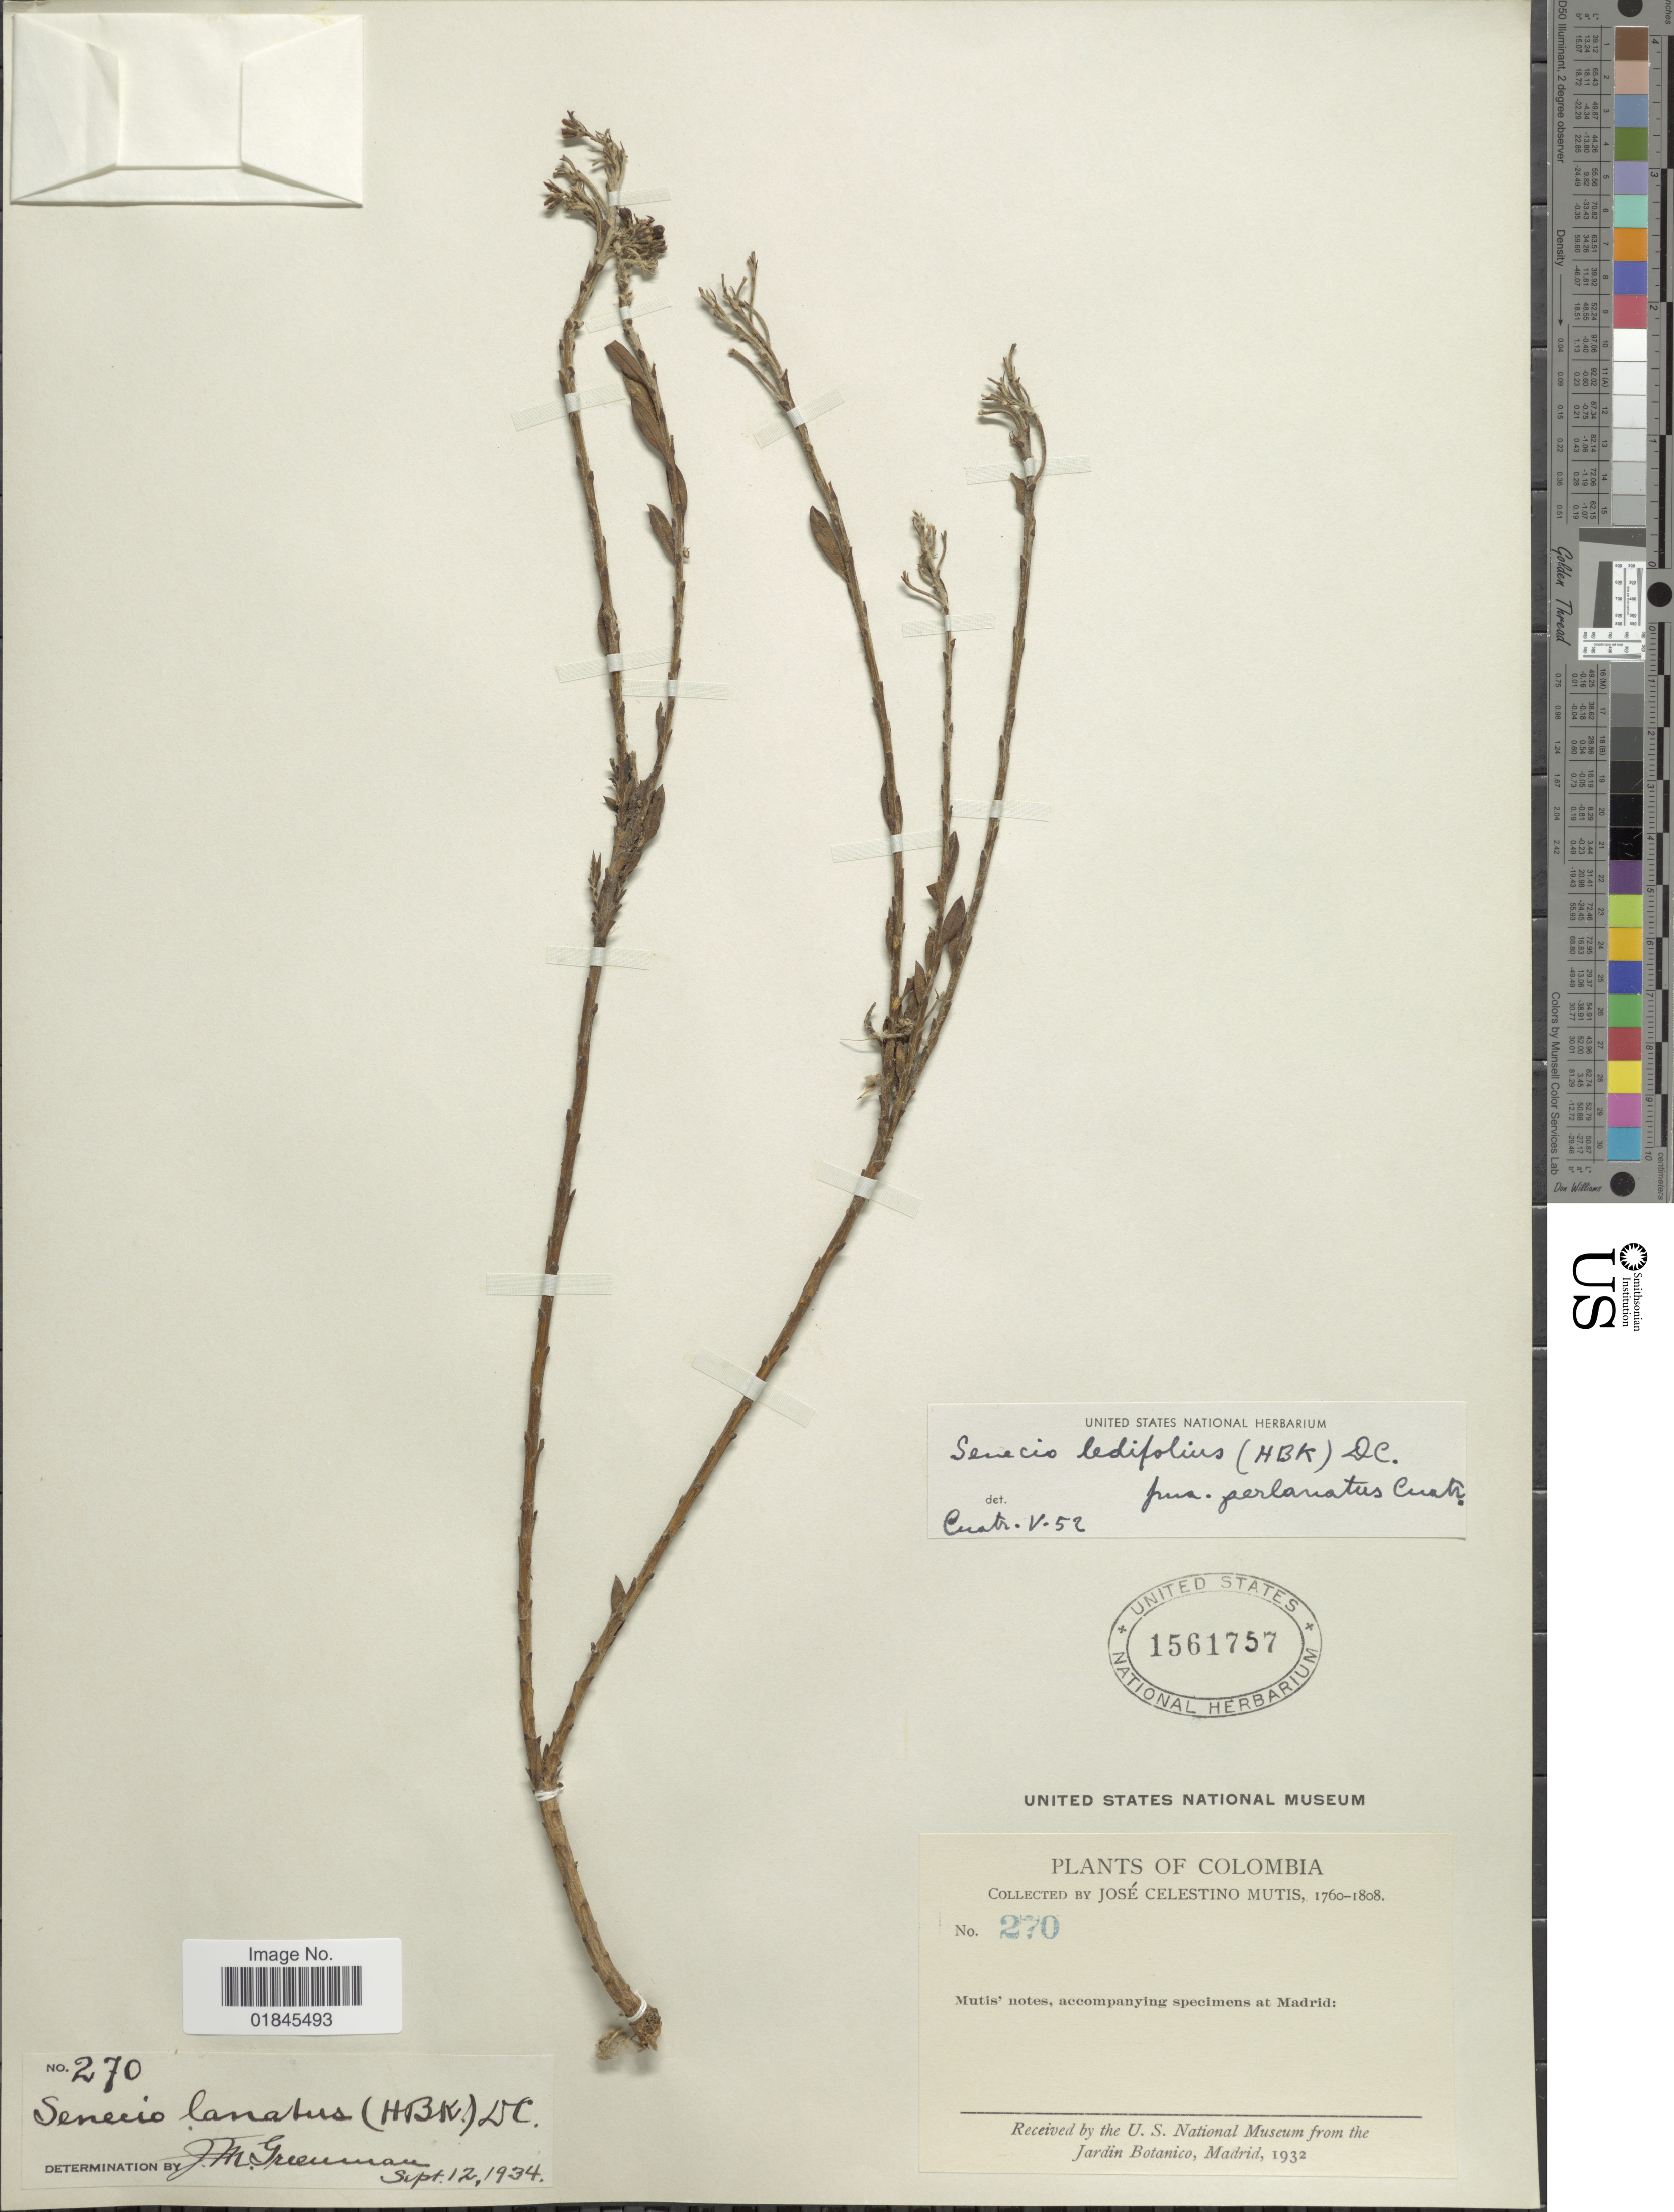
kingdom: Plantae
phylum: Tracheophyta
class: Magnoliopsida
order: Asterales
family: Asteraceae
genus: Pentacalia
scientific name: Pentacalia ledifolia f. perlanta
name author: Cuatrec.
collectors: J. C. B. Mutis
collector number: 270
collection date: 1760/1808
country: Colombia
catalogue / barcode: US 1561757